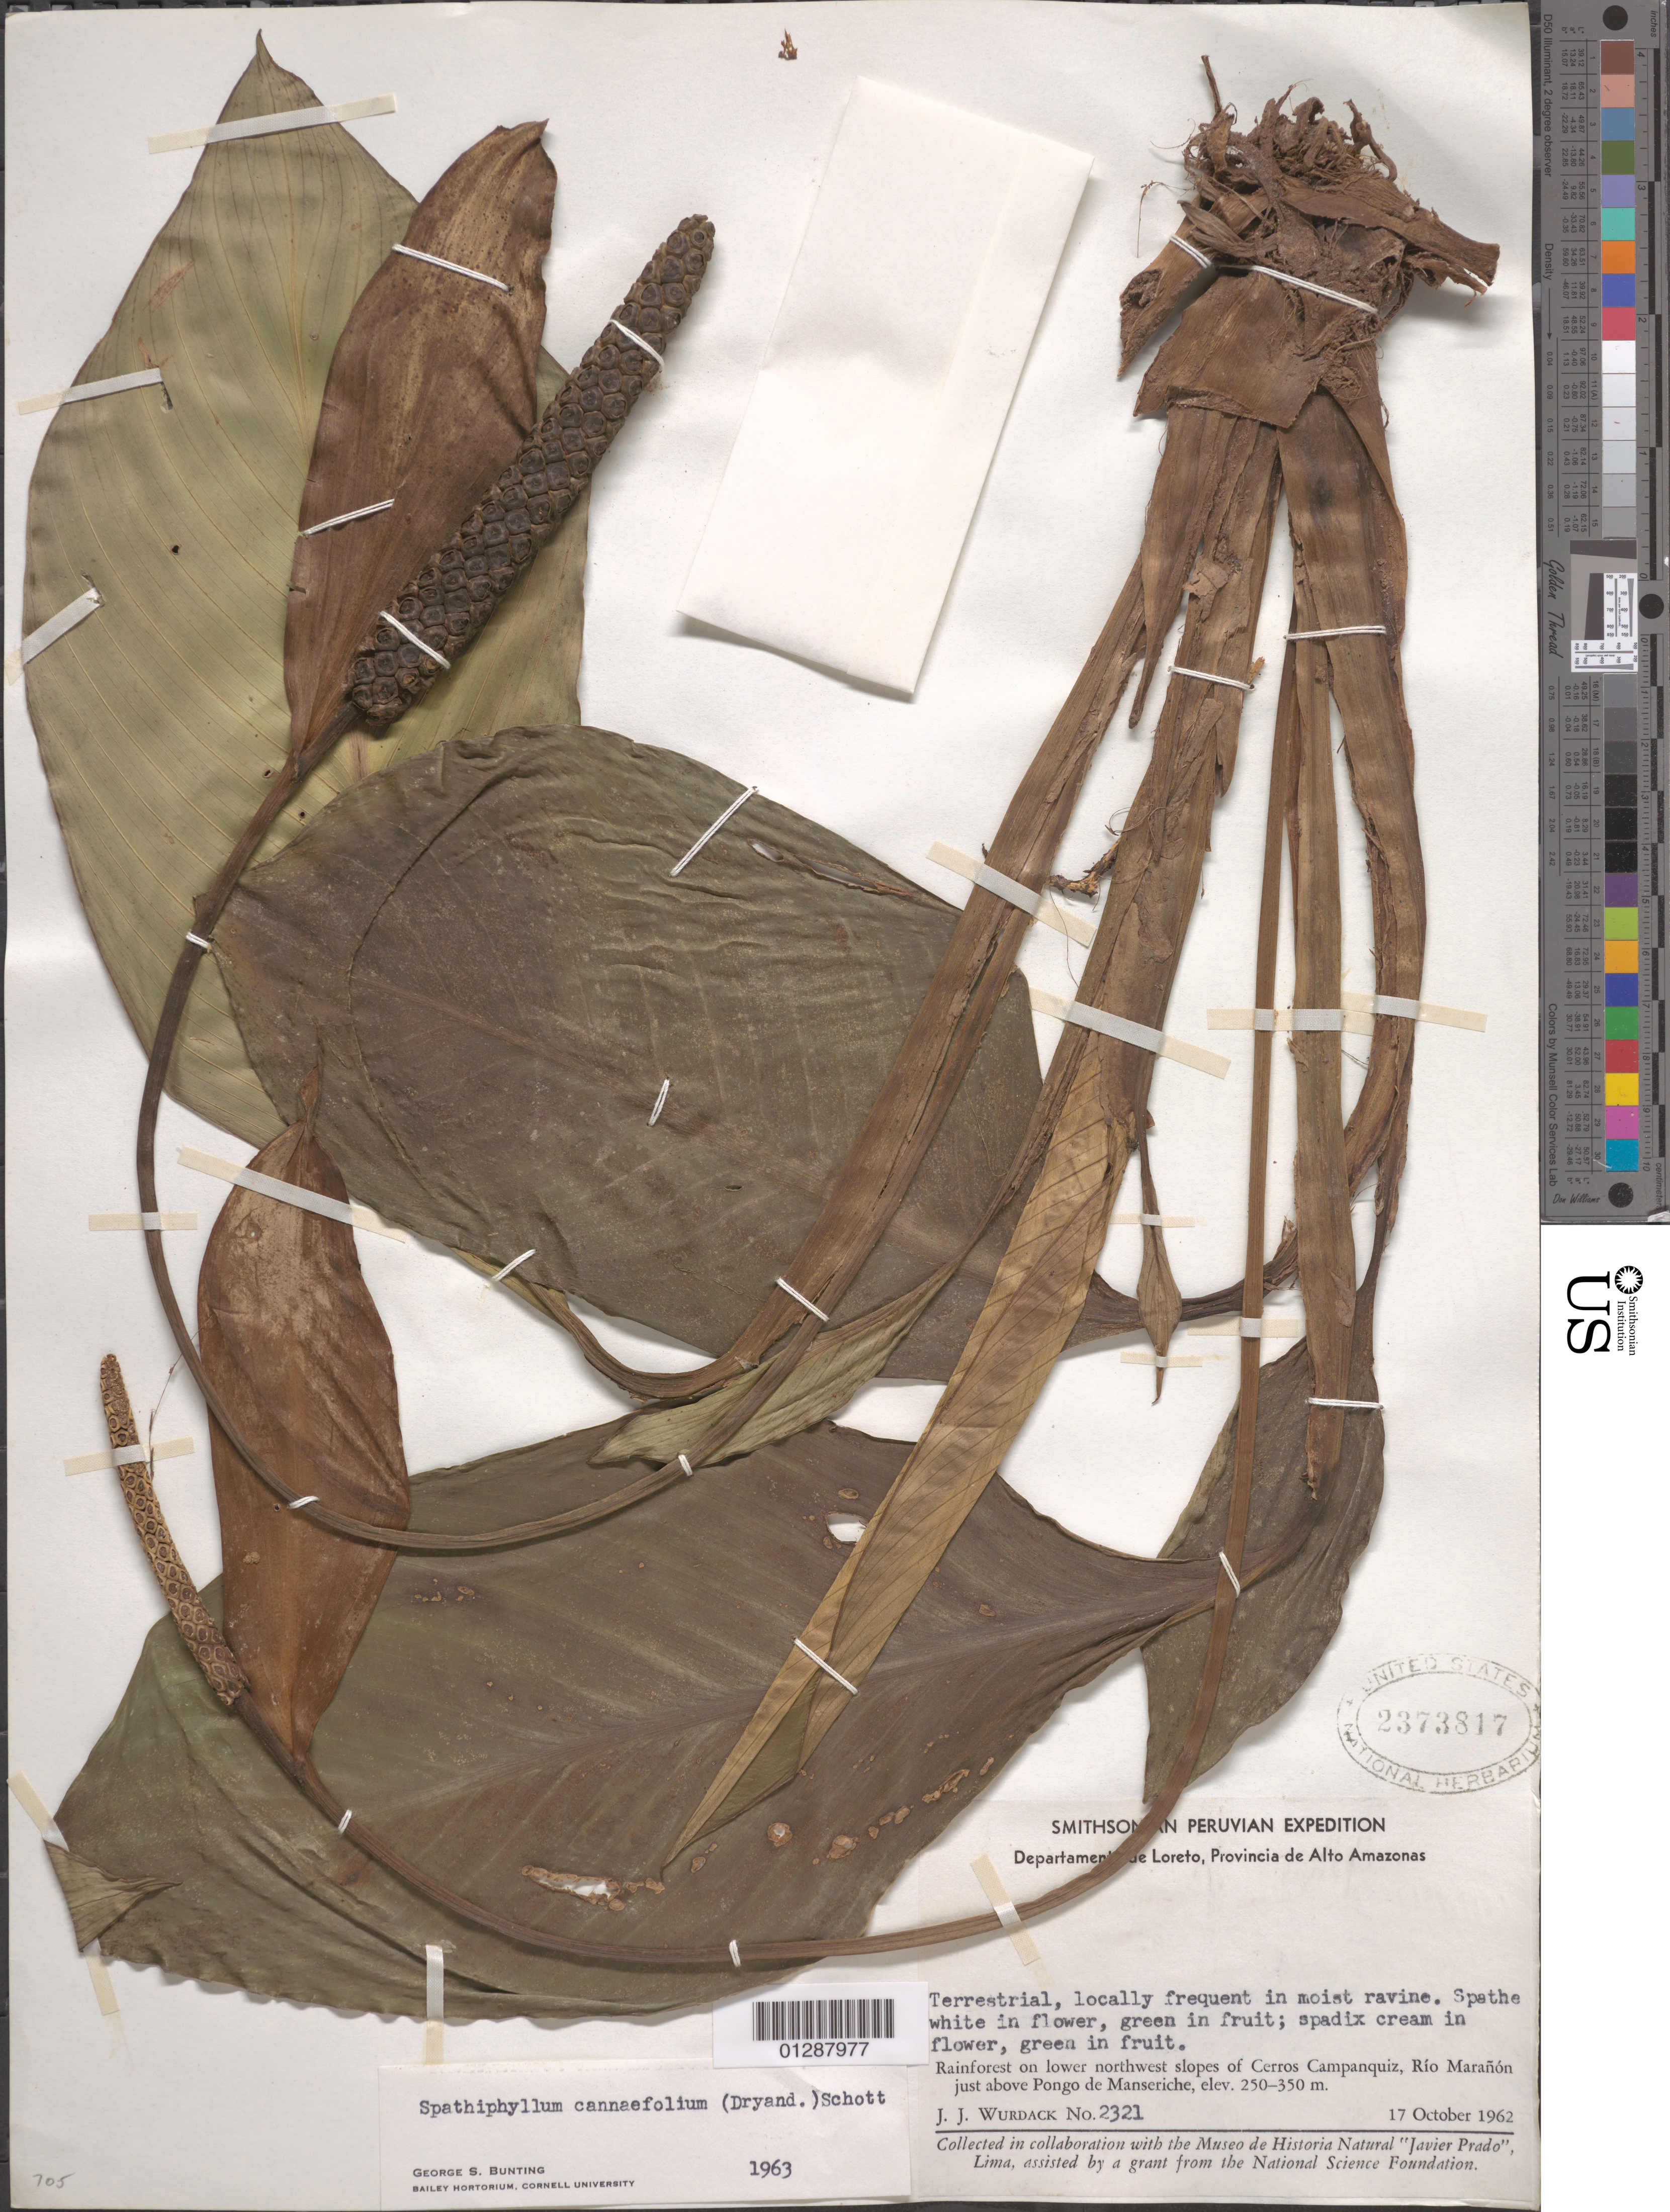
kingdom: Plantae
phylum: Tracheophyta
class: Liliopsida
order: Alismatales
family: Araceae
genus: Spathiphyllum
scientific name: Spathiphyllum cannifolium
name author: (Dryand. ex Sims) Schott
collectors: J. J. Wurdack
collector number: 2321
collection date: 1962-10-17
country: Peru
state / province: Loreto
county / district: Alto Amazonas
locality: Provincia de Alto Amazonas. On lower northwest slopes of Cerros Campanquiz, Río Marañón just above Pongo de Manseriche.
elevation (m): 250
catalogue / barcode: US 2373817